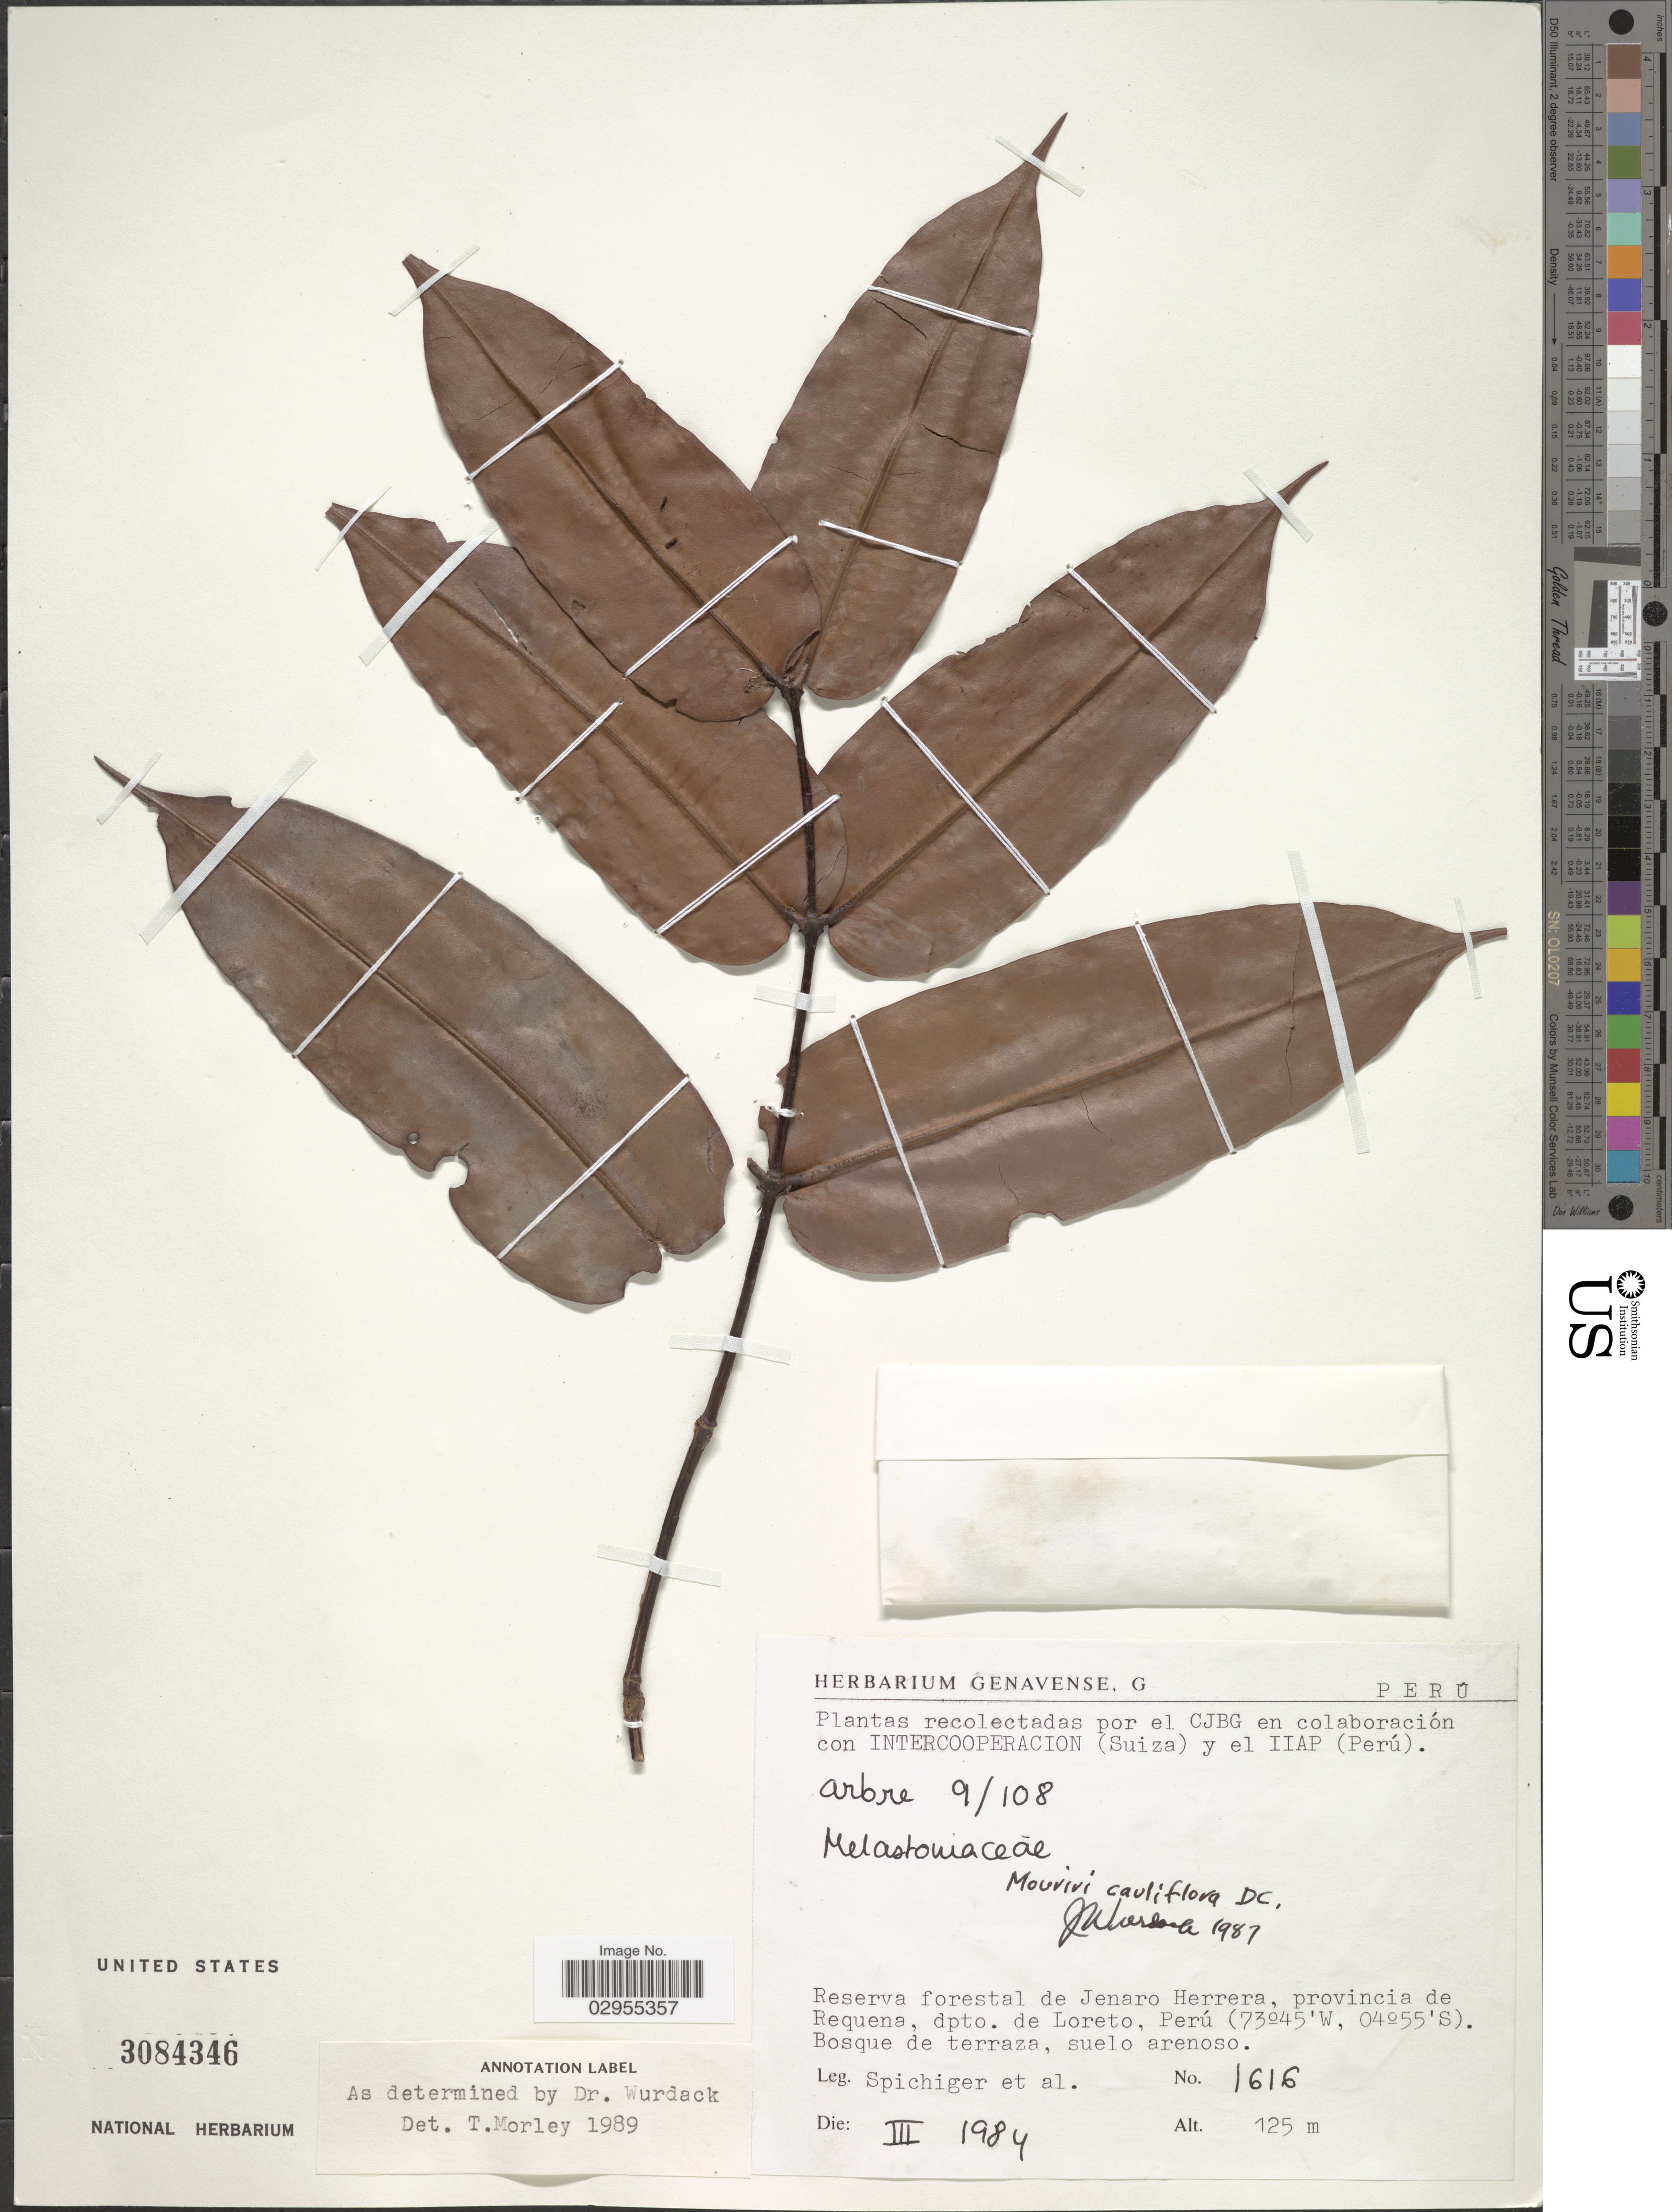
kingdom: Plantae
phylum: Tracheophyta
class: Magnoliopsida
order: Myrtales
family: Melastomataceae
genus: Mouriri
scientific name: Mouriri cauliflora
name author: DC.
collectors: Spichiger & et al.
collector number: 1616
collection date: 1984-03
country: Peru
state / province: Loreto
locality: Reserva forestal de Jenaro Herrera, provincia de Requena, dpto. de Loreto.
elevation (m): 125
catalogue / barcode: US 3084346